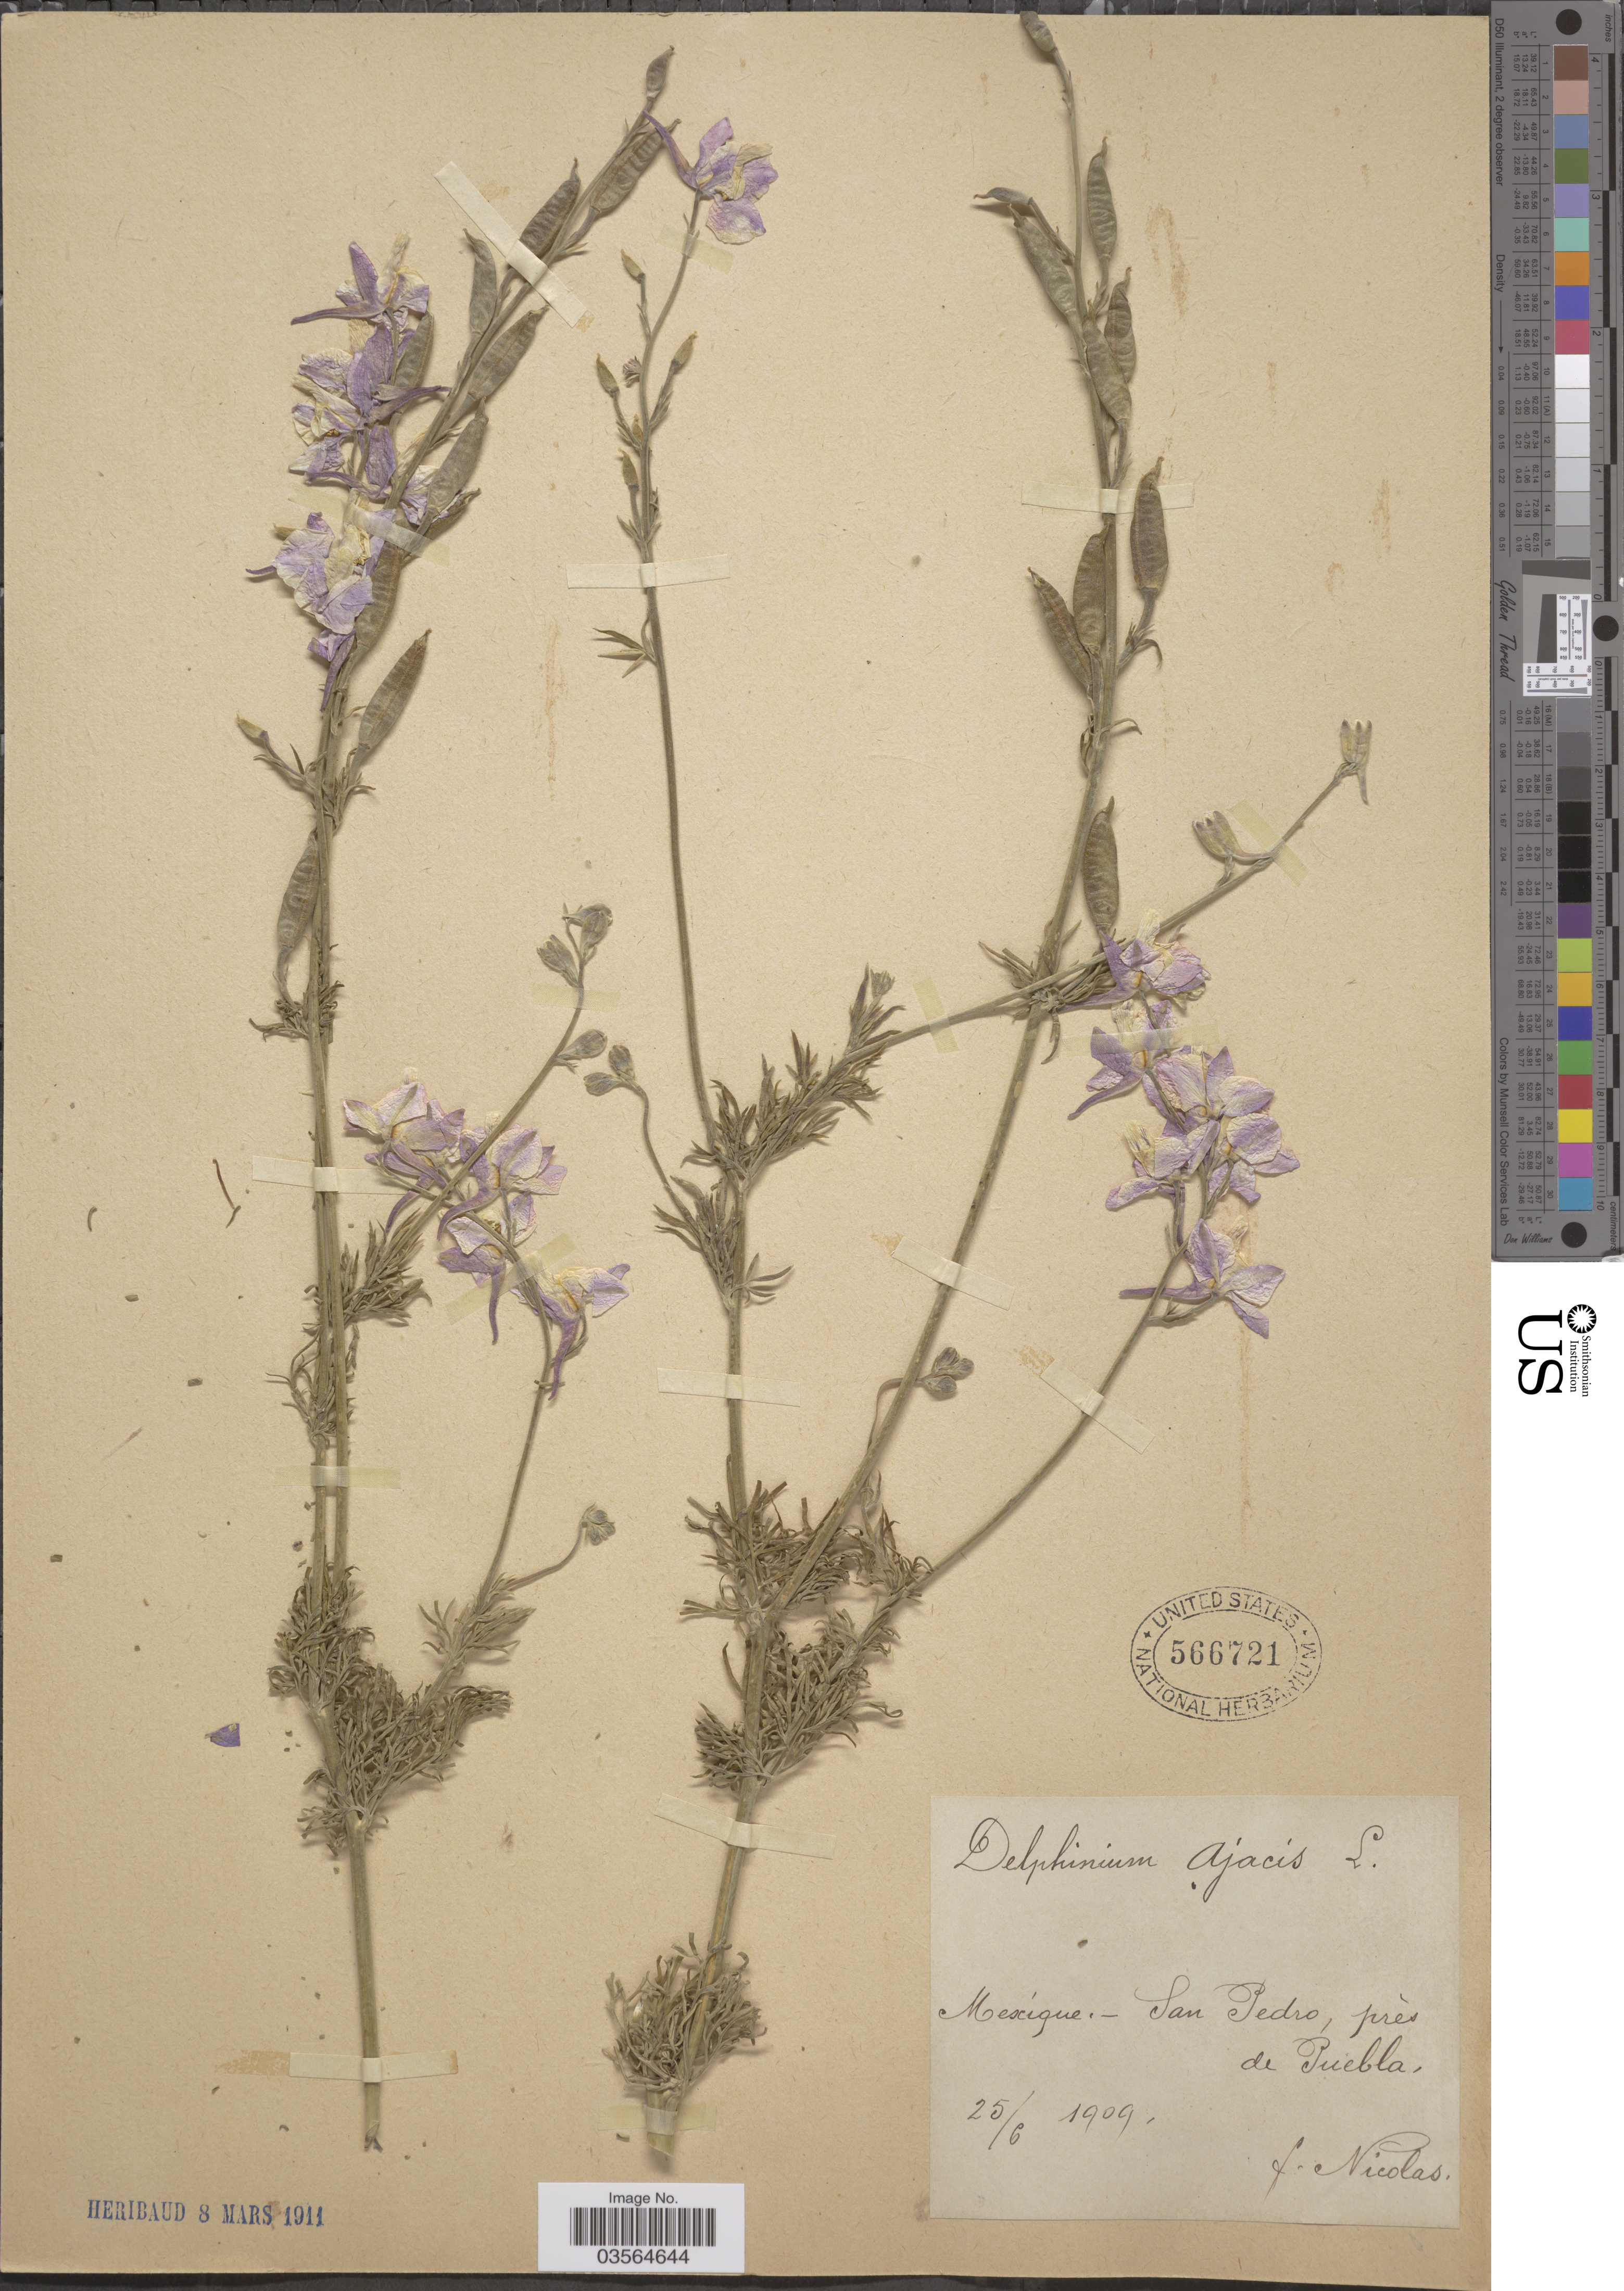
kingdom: Plantae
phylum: Tracheophyta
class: Magnoliopsida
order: Ranunculales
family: Ranunculaceae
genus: Delphinium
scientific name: Delphinium ajacis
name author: L.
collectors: F. Nicolas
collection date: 1909-06-25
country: Mexico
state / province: Puebla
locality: San Pedro, prés de Puebla.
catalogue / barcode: US 566721